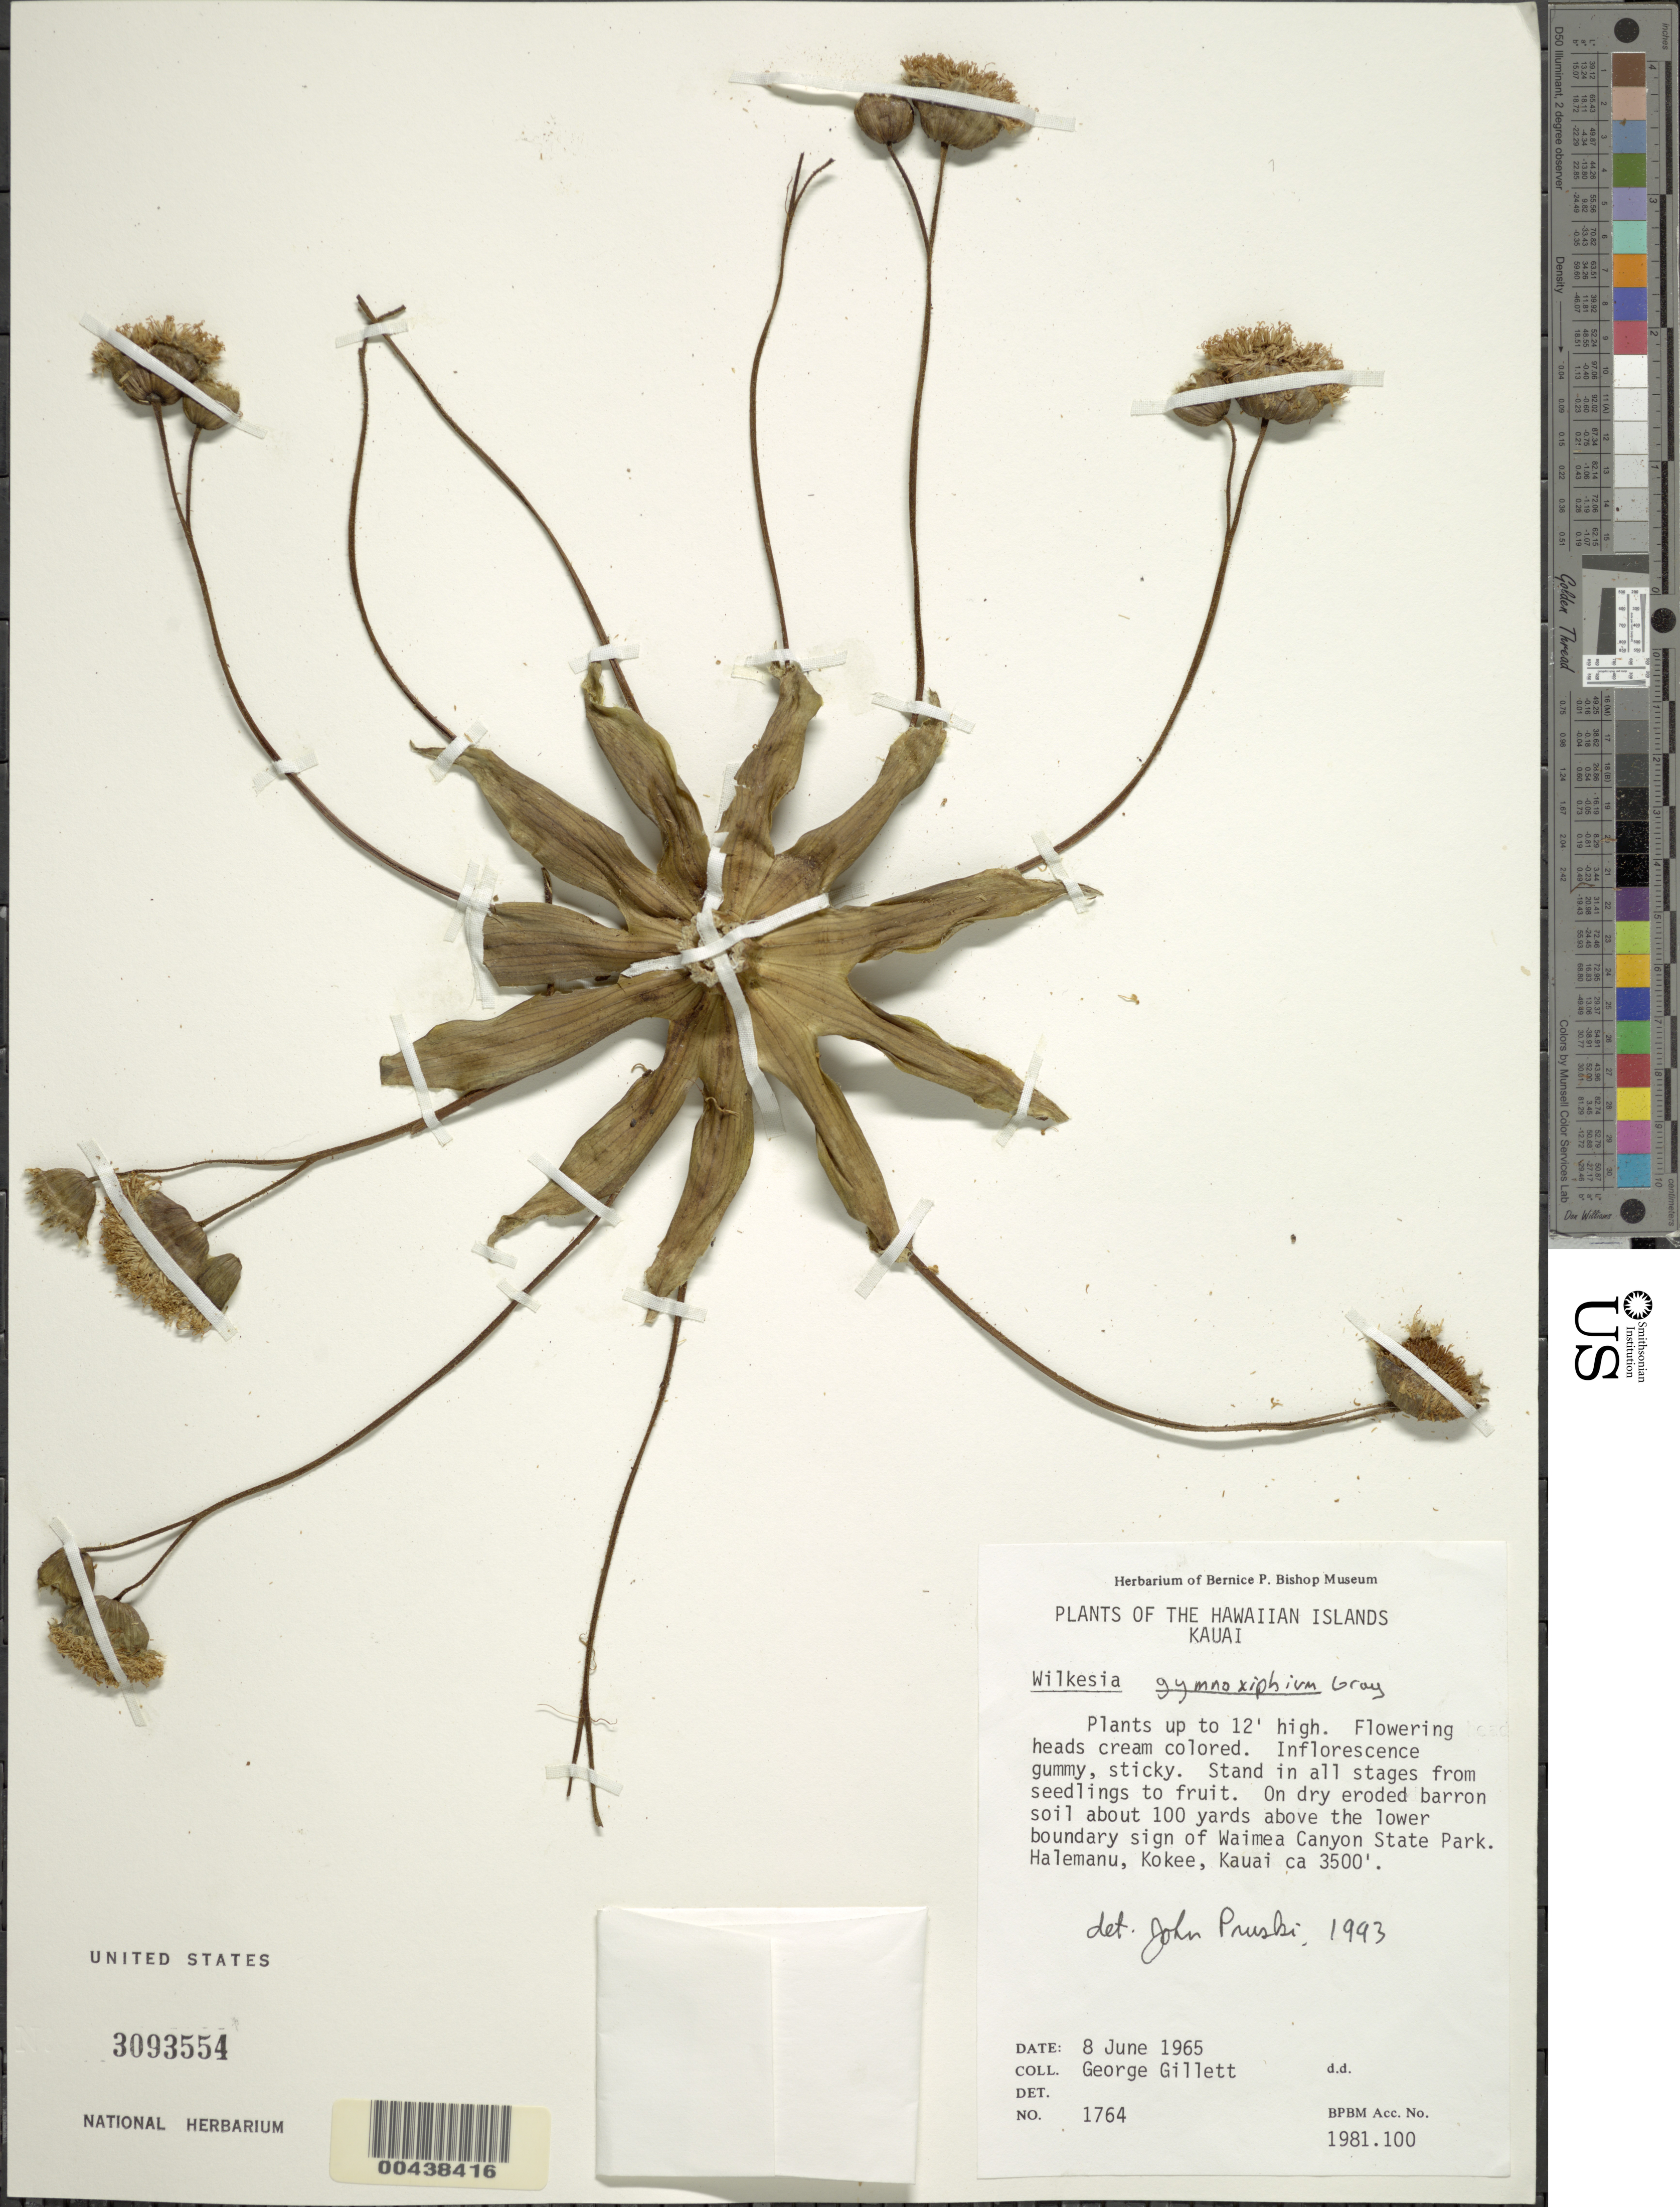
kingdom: Plantae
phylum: Tracheophyta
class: Magnoliopsida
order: Asterales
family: Asteraceae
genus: Wilkesia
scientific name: Wilkesia gymnoxiphium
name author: A. Gray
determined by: Pruski, J. F.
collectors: G. Gillett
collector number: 1764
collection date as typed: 8 Jun 1965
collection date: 1965-06-08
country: United States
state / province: Hawaii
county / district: Kauai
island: Kaua'i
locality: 100 yards above the lower boundary sign of Waimea Canyon State Park. Halemanu, Kokee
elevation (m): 1067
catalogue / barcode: US 3093554